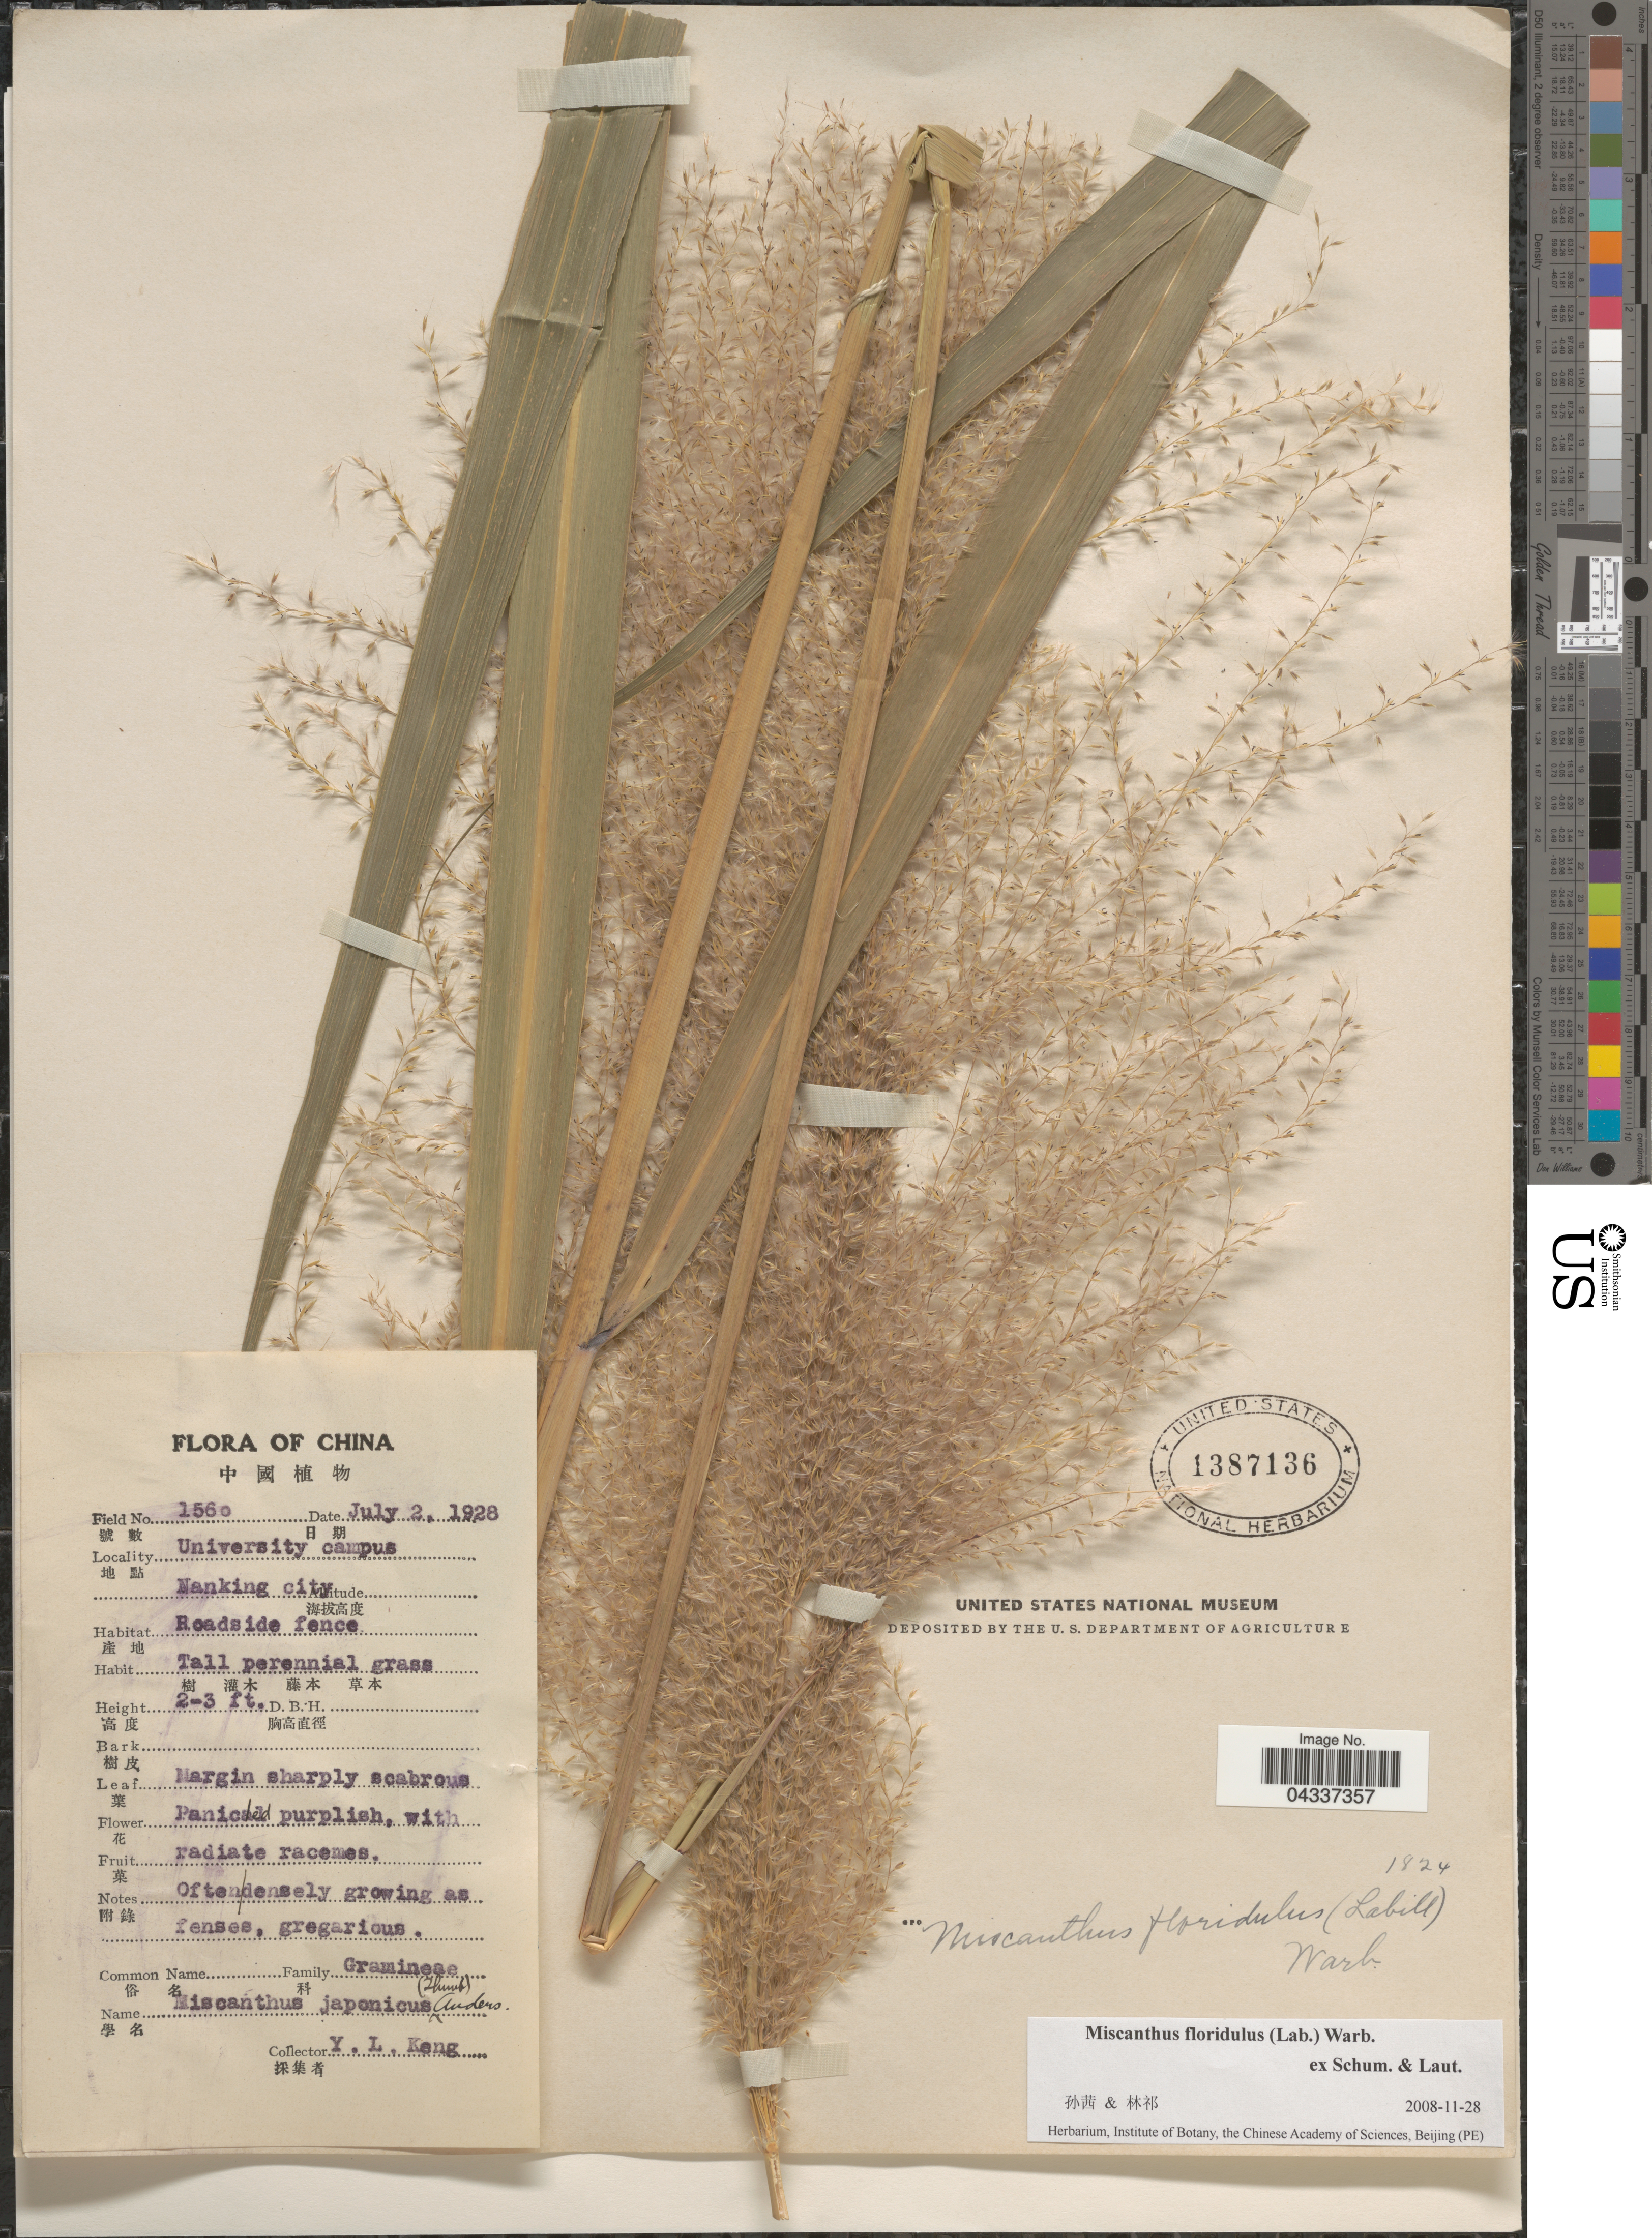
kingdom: Plantae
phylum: Tracheophyta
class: Liliopsida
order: Poales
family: Poaceae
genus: Miscanthus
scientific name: Miscanthus floridulus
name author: (Labill.) Warb.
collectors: Y. L. Keng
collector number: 1560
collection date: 1928-07-02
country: China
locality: University campus. Nanking city.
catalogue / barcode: US 1387136